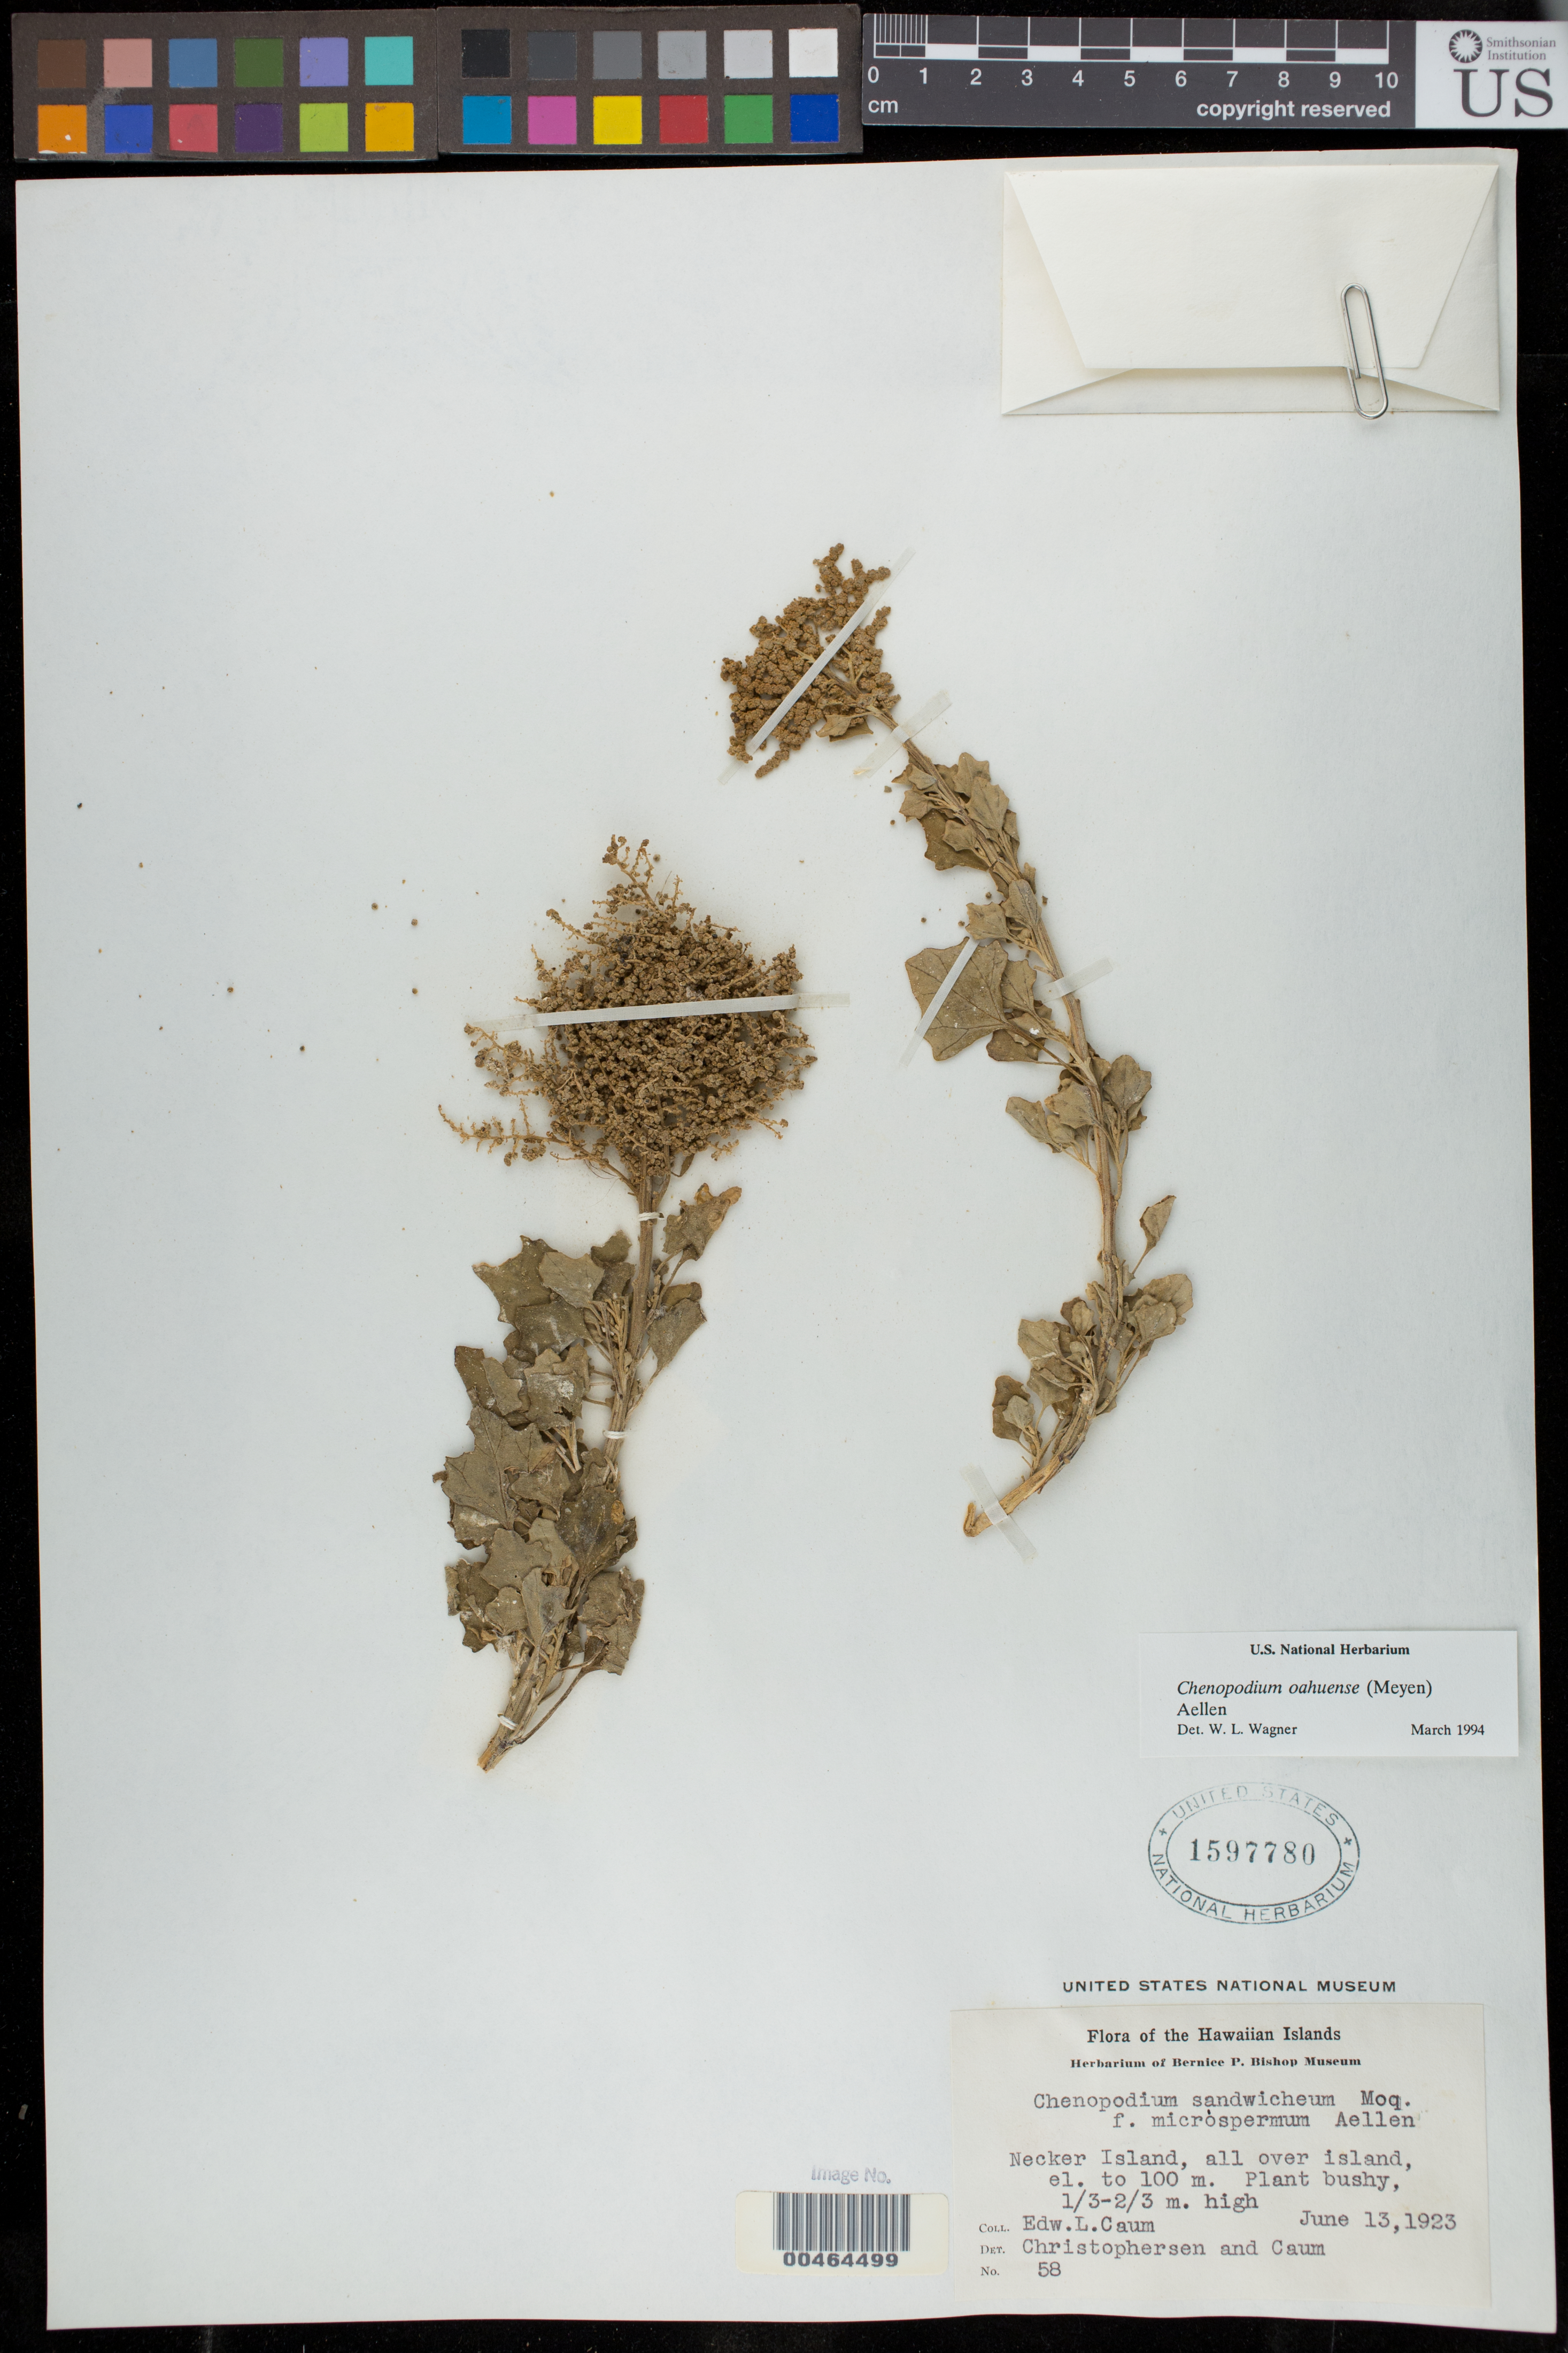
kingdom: Plantae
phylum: Tracheophyta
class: Magnoliopsida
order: Caryophyllales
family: Amaranthaceae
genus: Chenopodium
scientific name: Chenopodium oahuense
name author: (Meyen) Aellen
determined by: Wagner, W. L., (BOT), Smithsonian Institution - National Museum of Natural History (UNITED STATES)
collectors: E. L. Caum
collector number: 58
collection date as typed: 13 Jun 1923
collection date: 1923-06-13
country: United States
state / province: Hawaii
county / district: Honolulu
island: Necker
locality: All over island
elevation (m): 100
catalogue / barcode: US 1597780